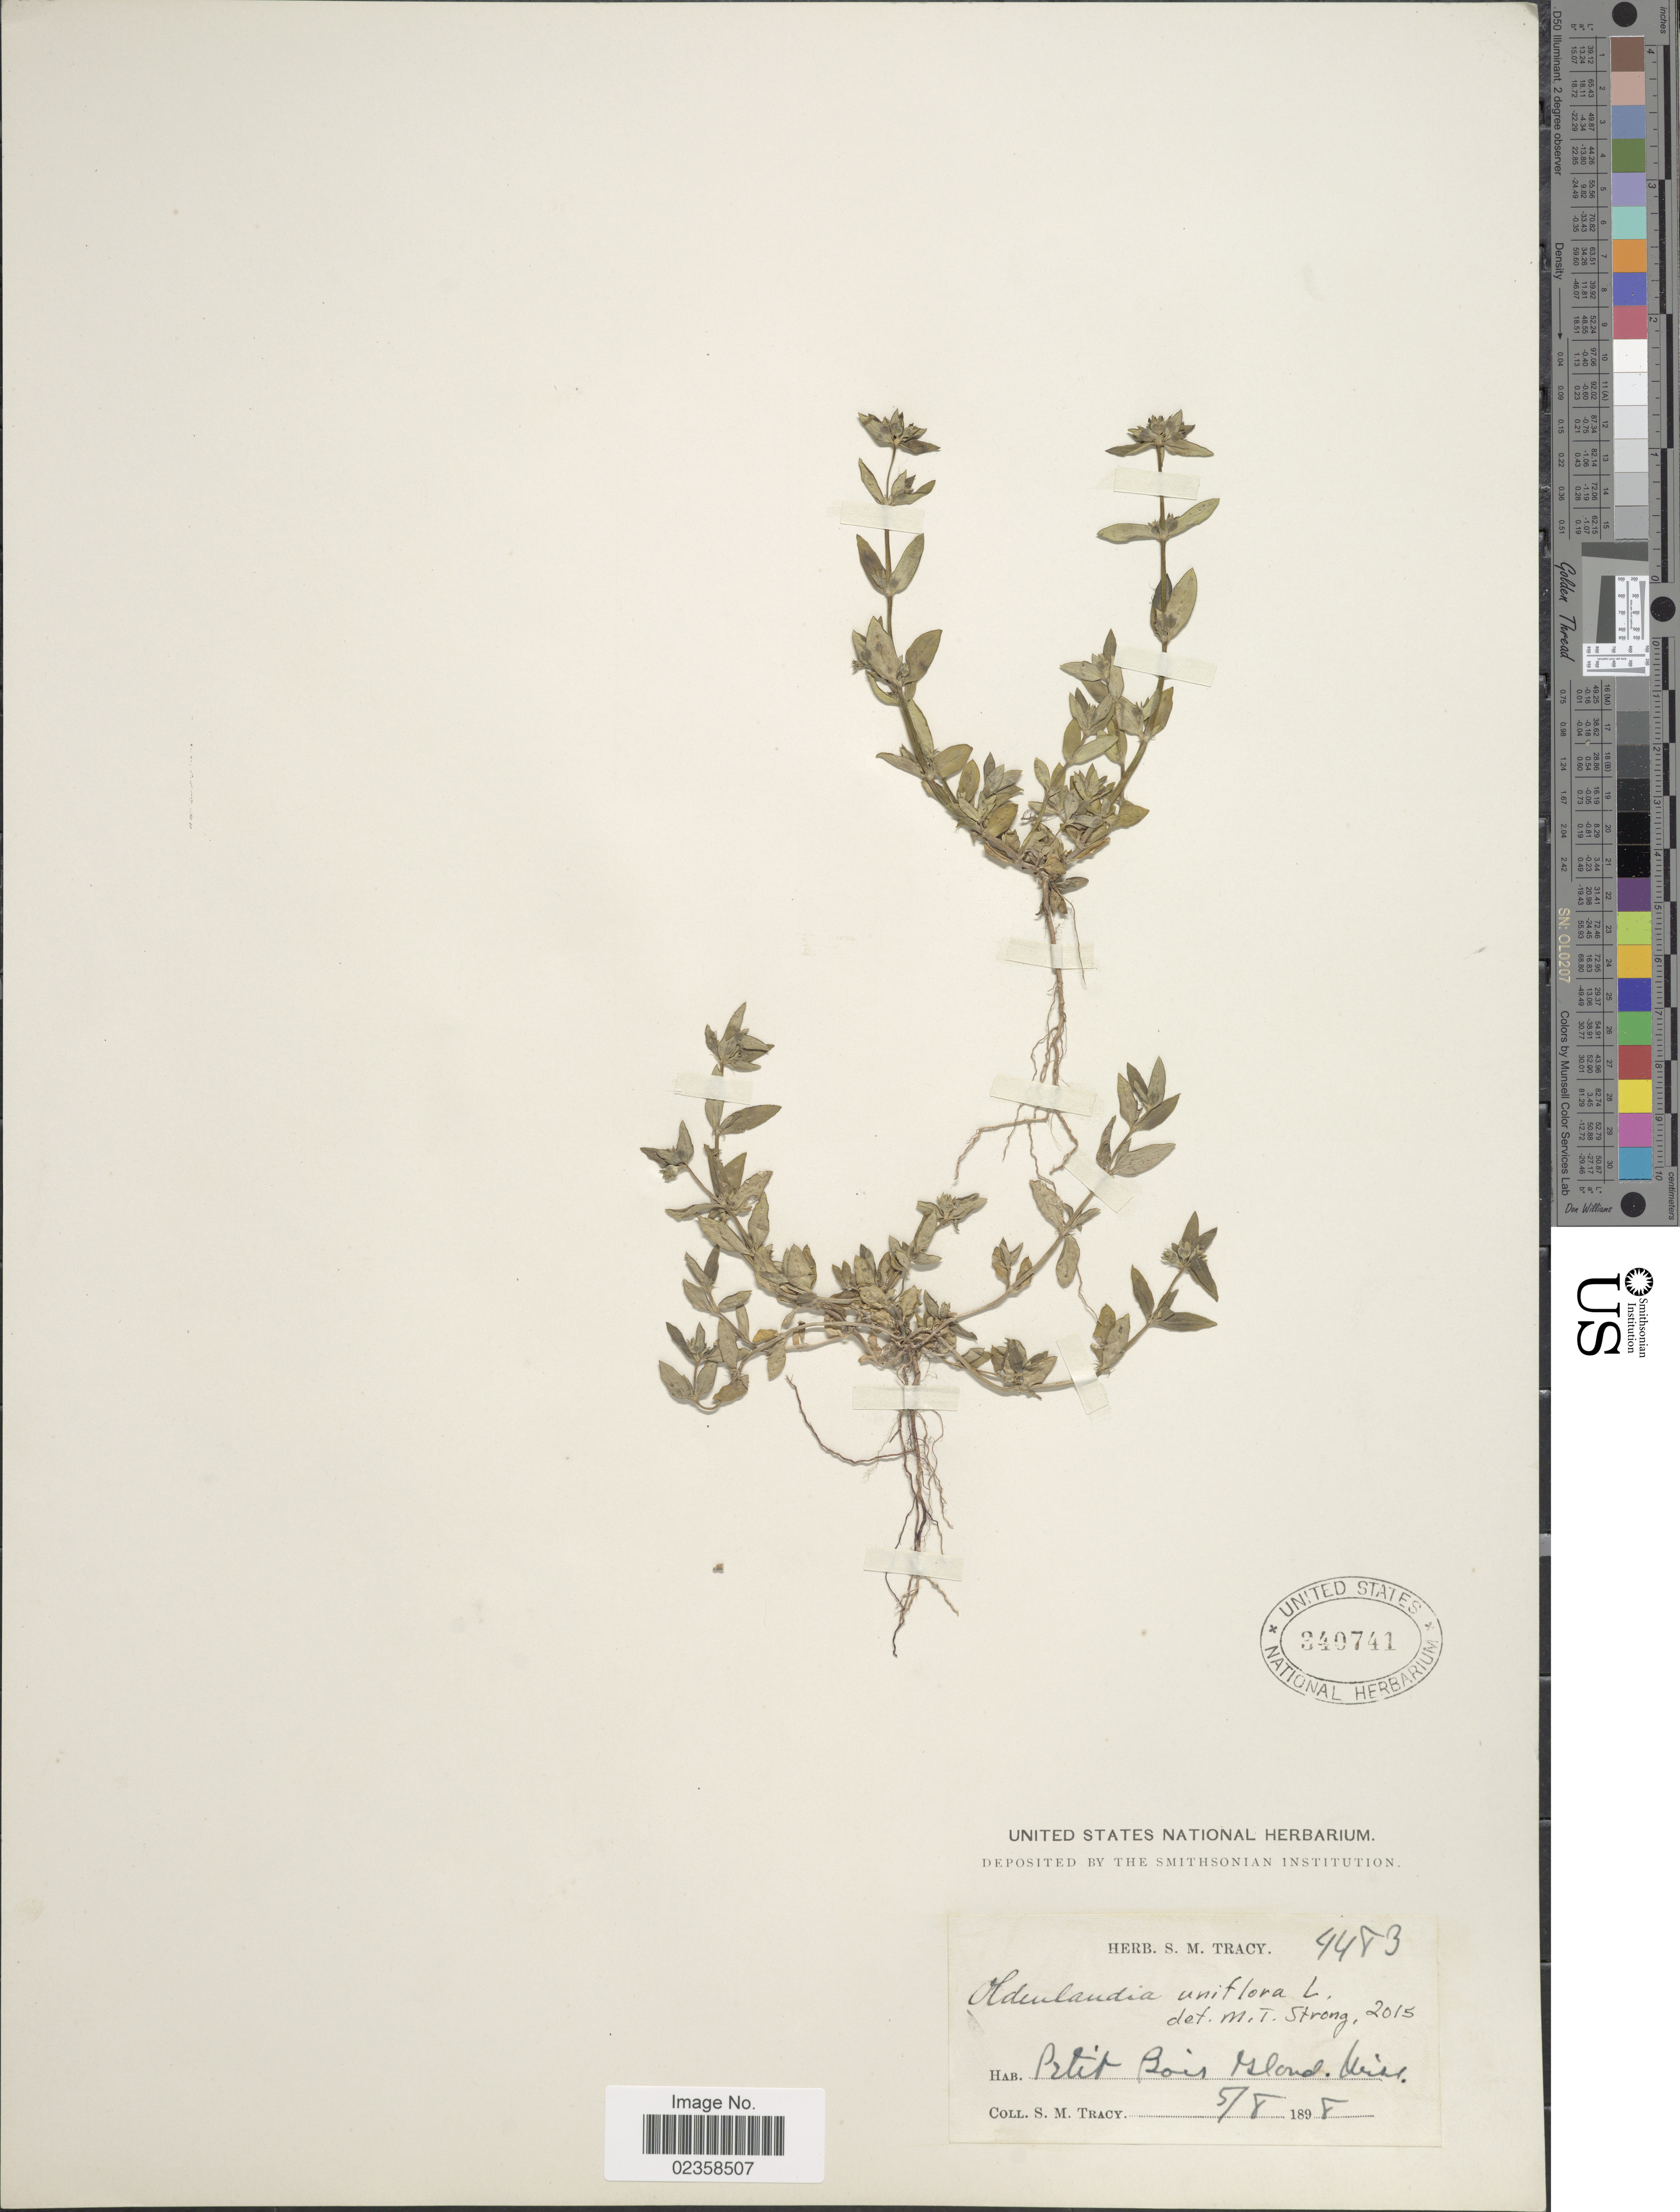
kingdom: Plantae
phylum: Tracheophyta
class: Magnoliopsida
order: Gentianales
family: Rubiaceae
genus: Oldenlandia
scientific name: Oldenlandia uniflora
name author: L.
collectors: S. M. Tracy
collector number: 4483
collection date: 1898-05-08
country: United States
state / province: Mississippi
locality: Petit Bois Island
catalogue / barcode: US 340741